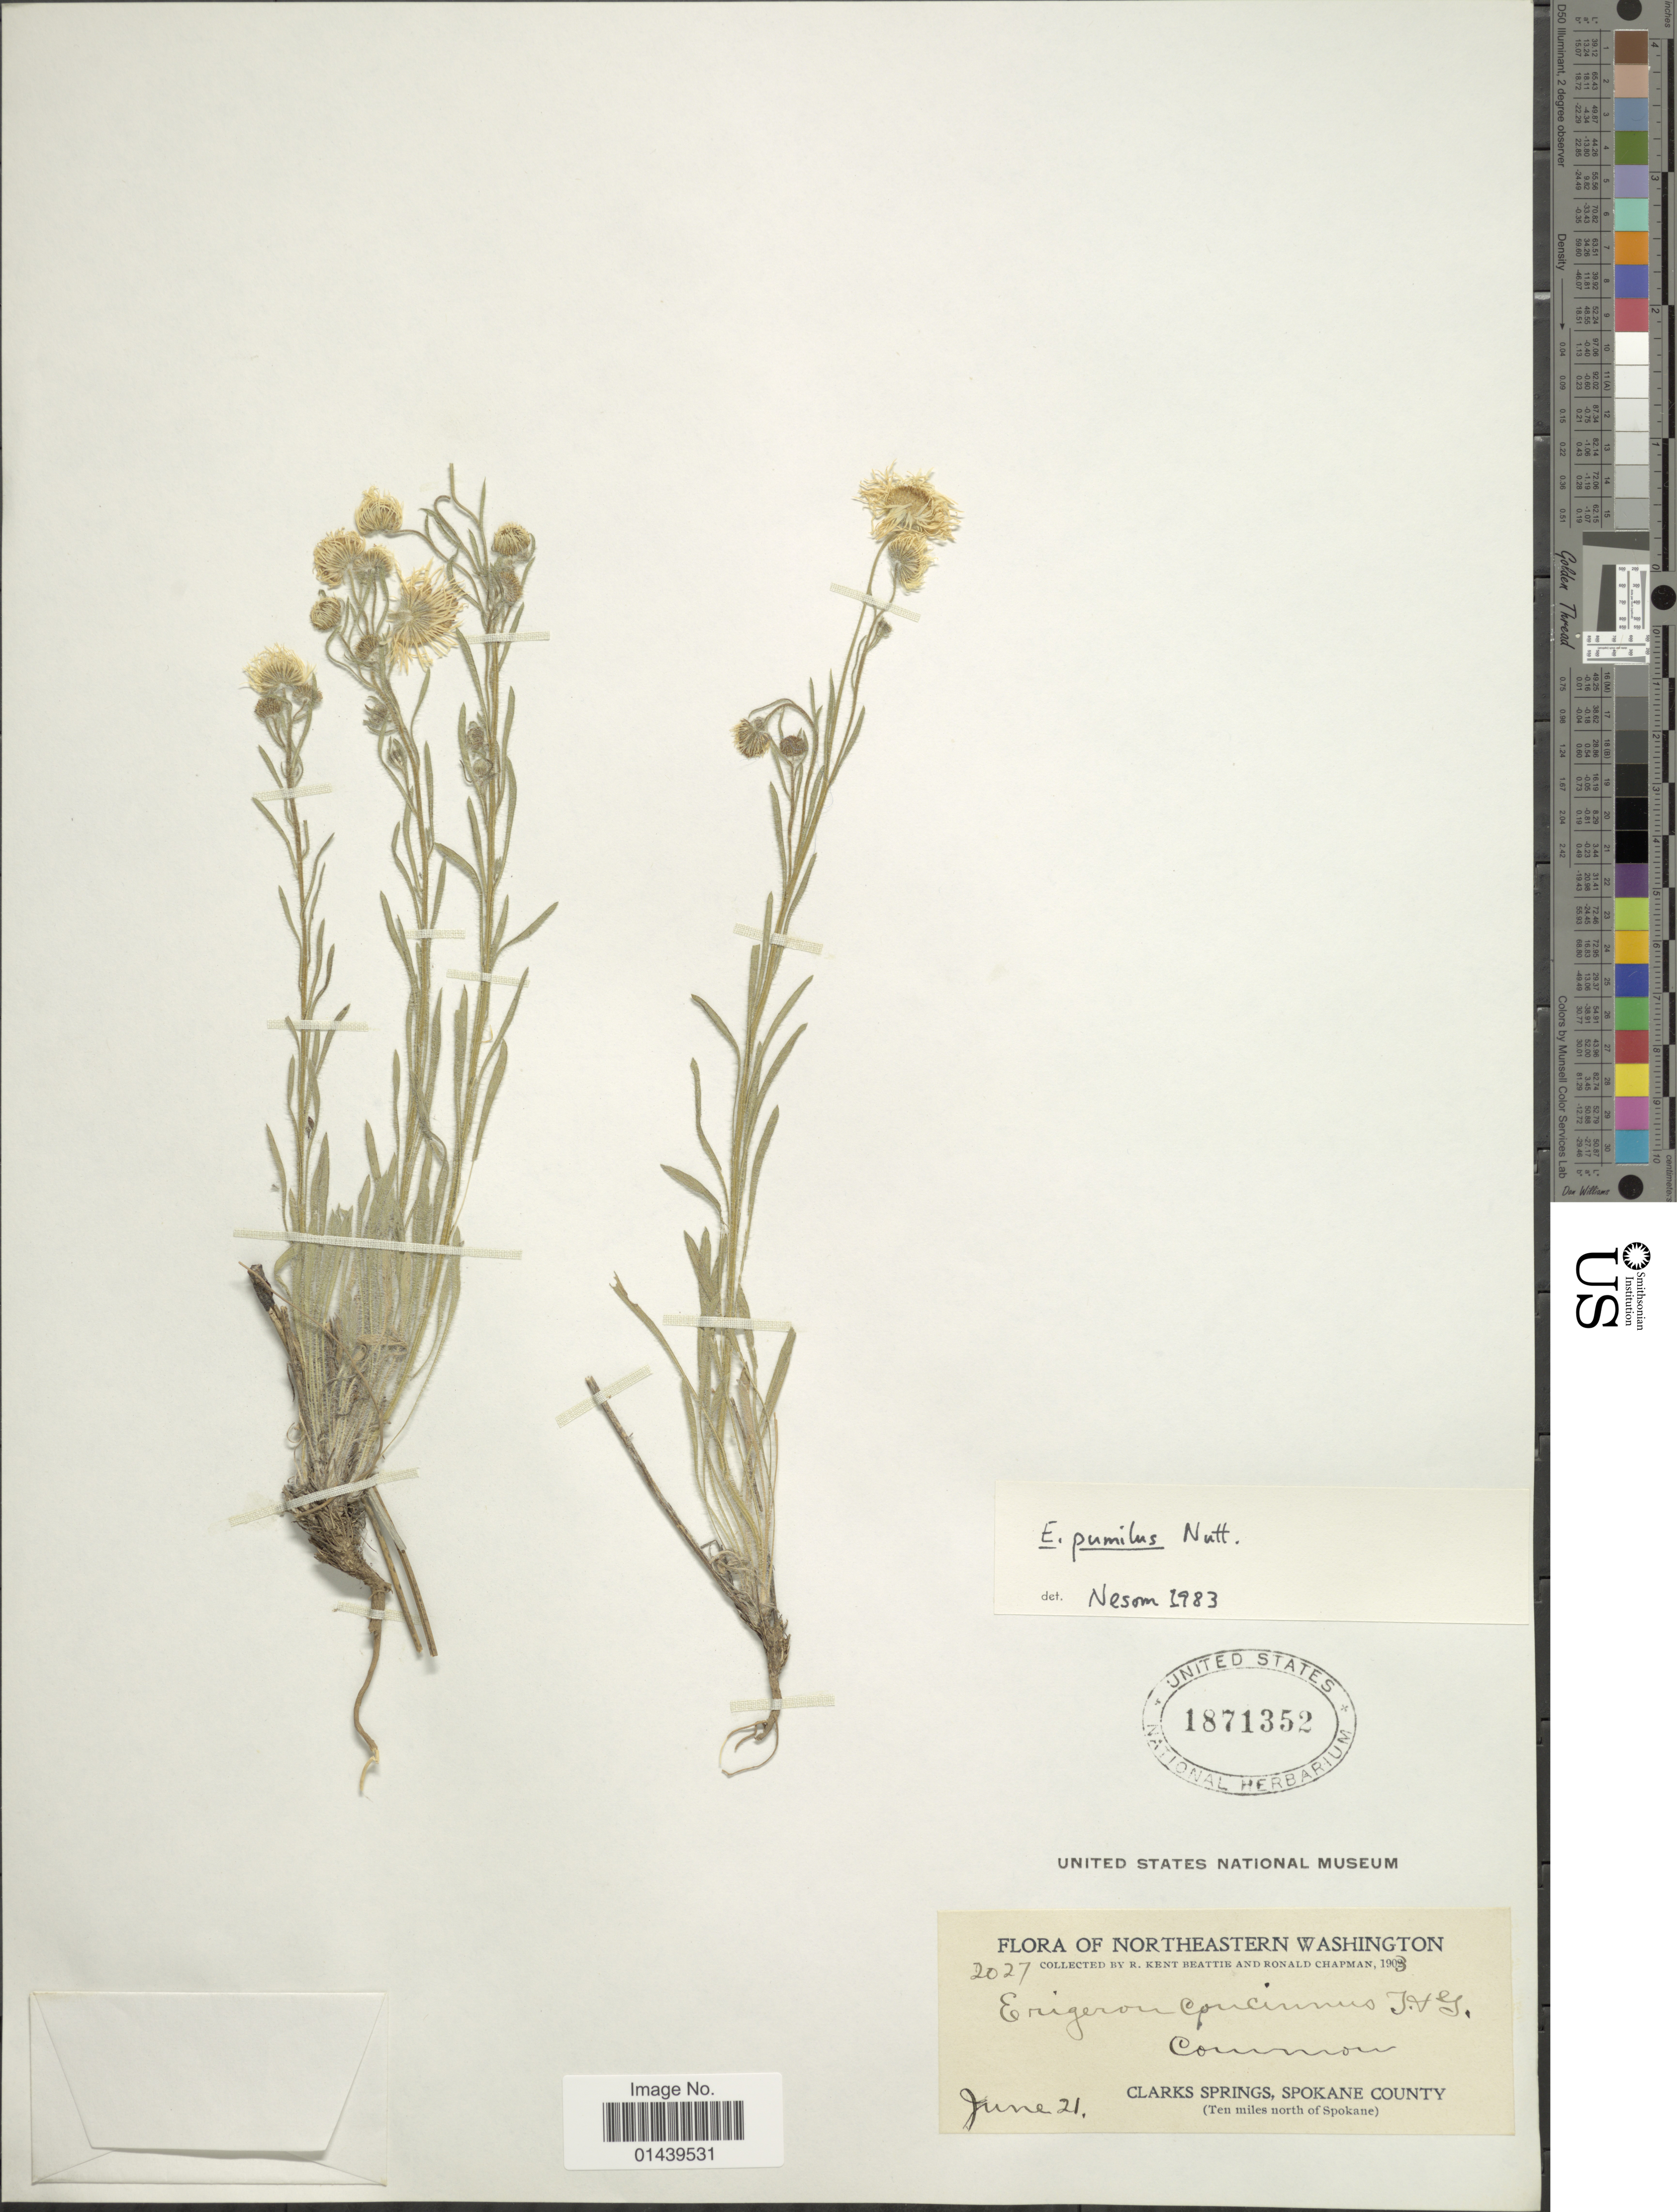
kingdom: Plantae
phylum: Tracheophyta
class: Magnoliopsida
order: Asterales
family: Asteraceae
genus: Erigeron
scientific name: Erigeron pumilus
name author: Nutt.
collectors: R. K. Beattie & R. Chapman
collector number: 2027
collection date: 1903-06-21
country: United States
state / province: Washington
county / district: Spokane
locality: Northeastern Washington. Clarks Springs, Spokane County (Ten miles north of Spokane)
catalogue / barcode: US 1871352